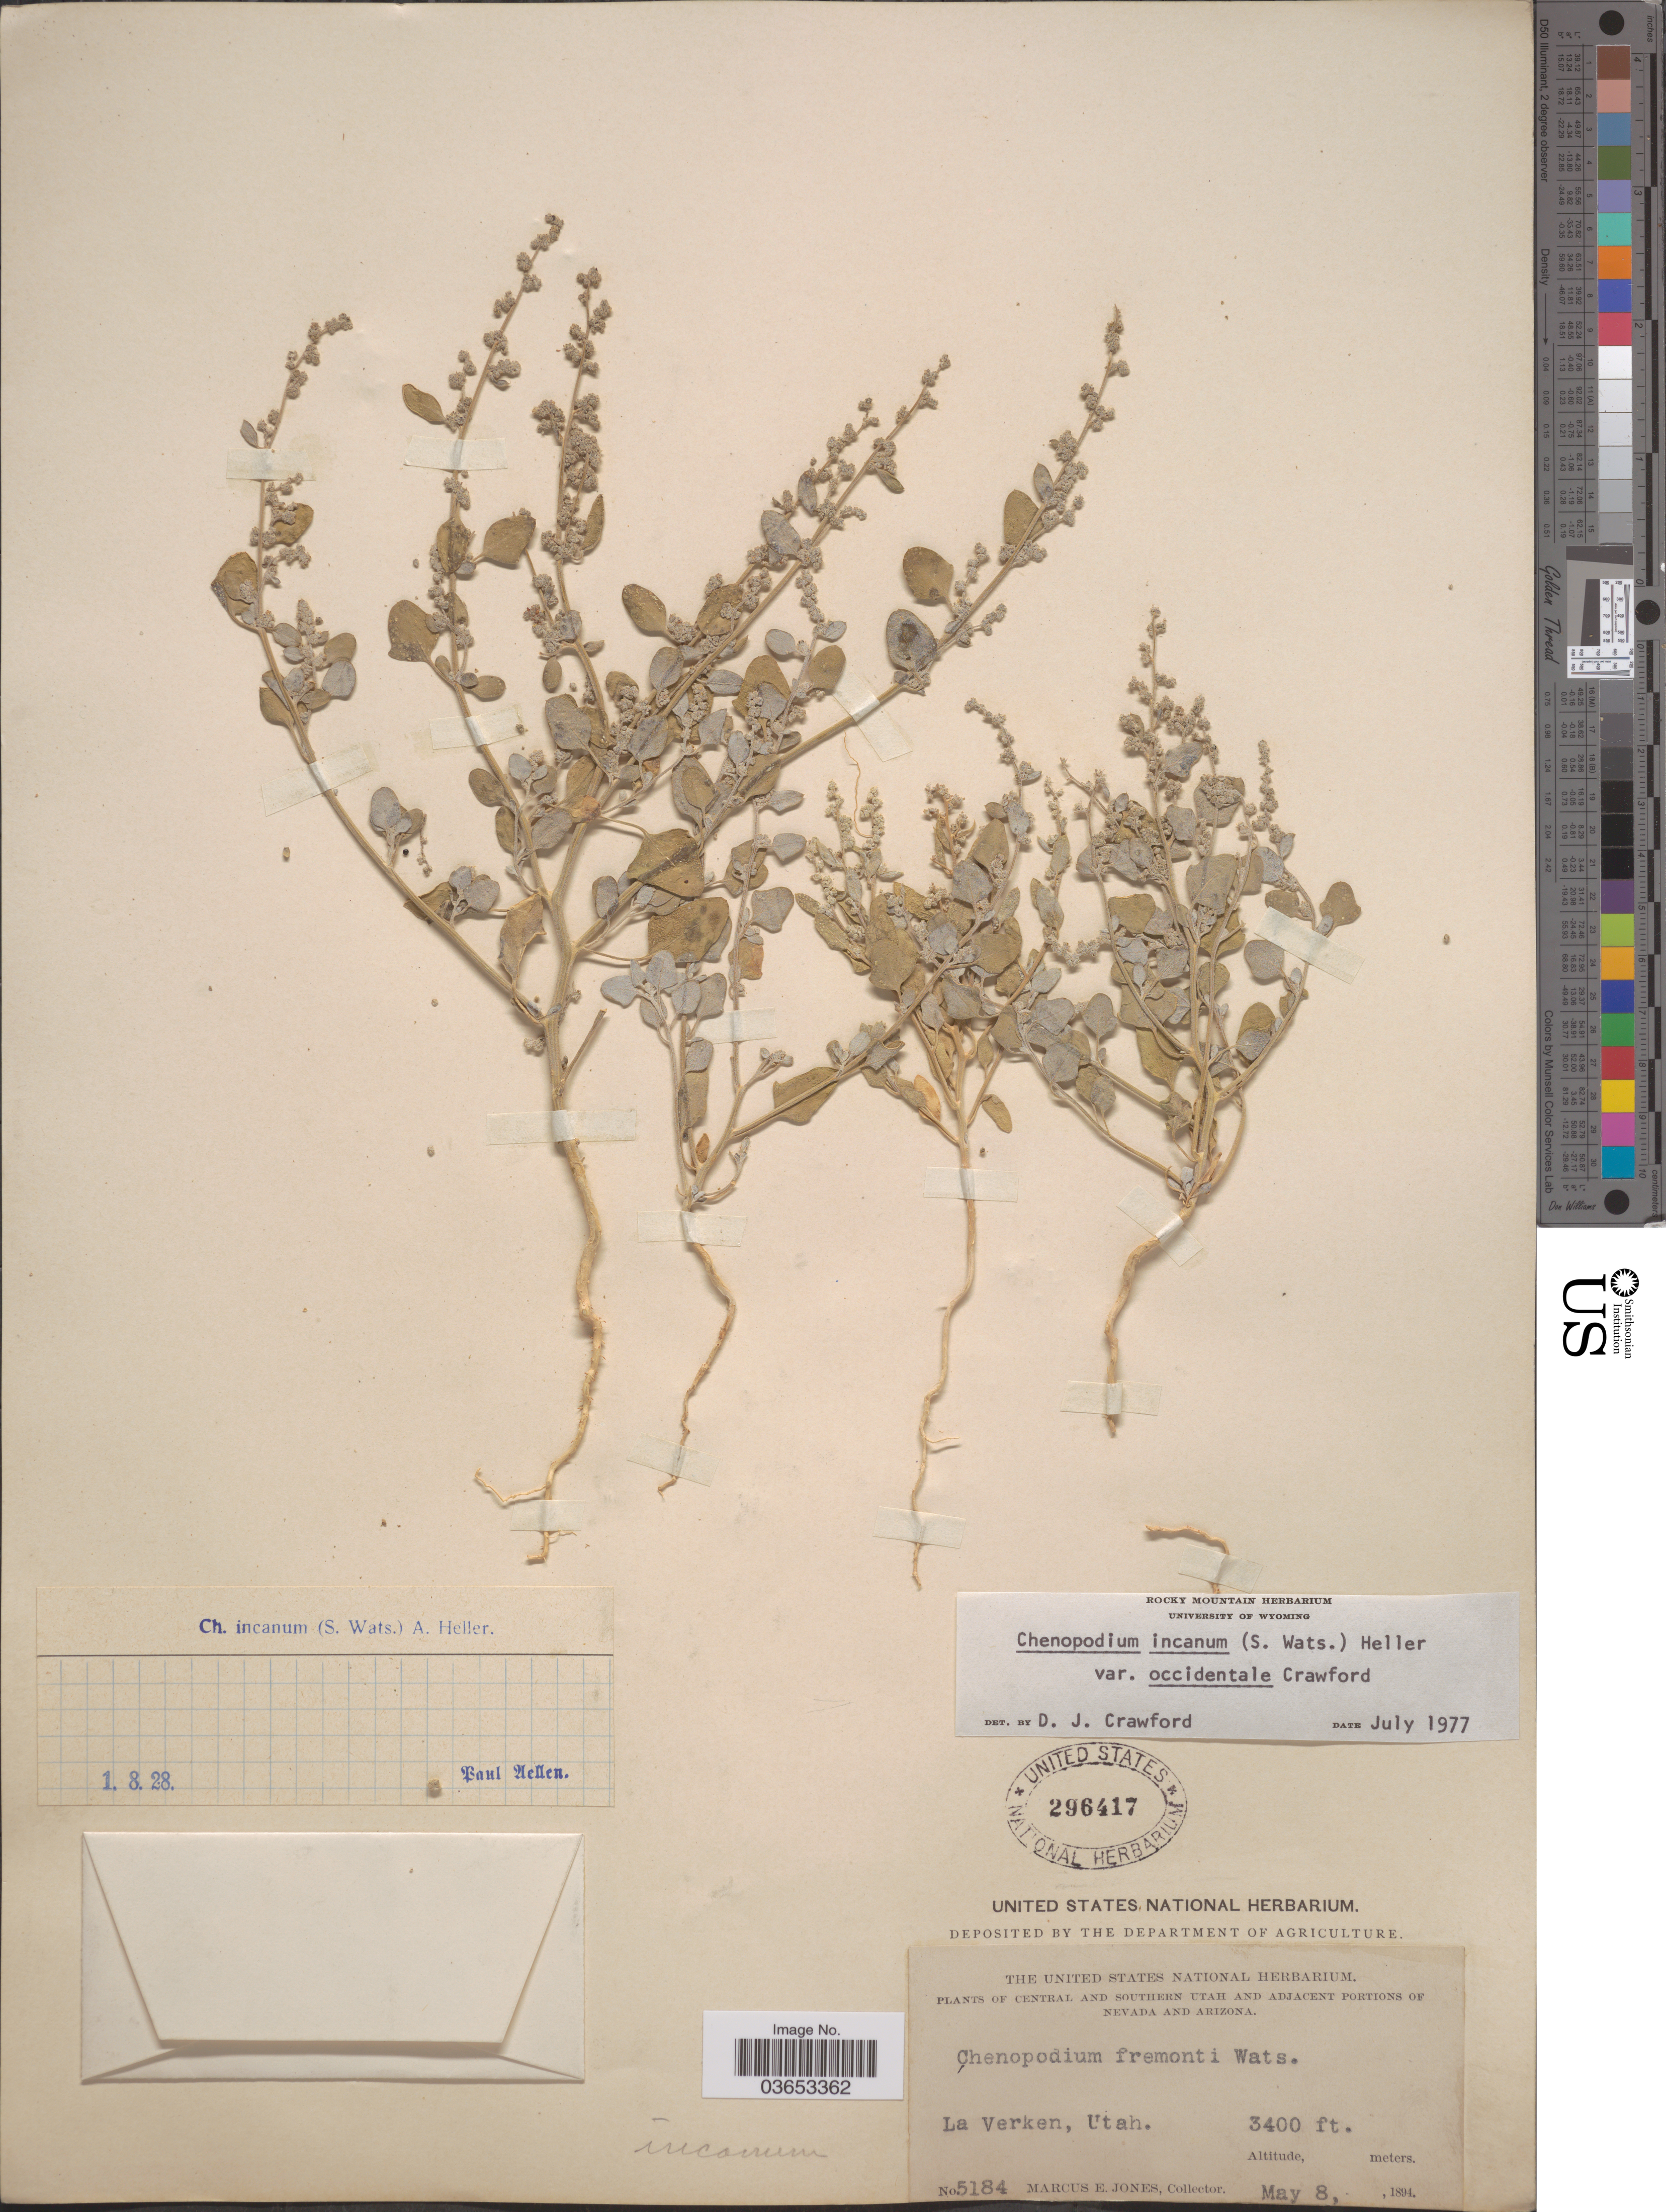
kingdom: Plantae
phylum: Tracheophyta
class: Magnoliopsida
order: Caryophyllales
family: Amaranthaceae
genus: Chenopodium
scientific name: Chenopodium incanum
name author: (S. Watson) A. Heller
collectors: M. E. Jones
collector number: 5184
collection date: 1894-08-08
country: United States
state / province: Utah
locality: Central and Southern Utah. La Verken.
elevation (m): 1036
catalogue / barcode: US 296417